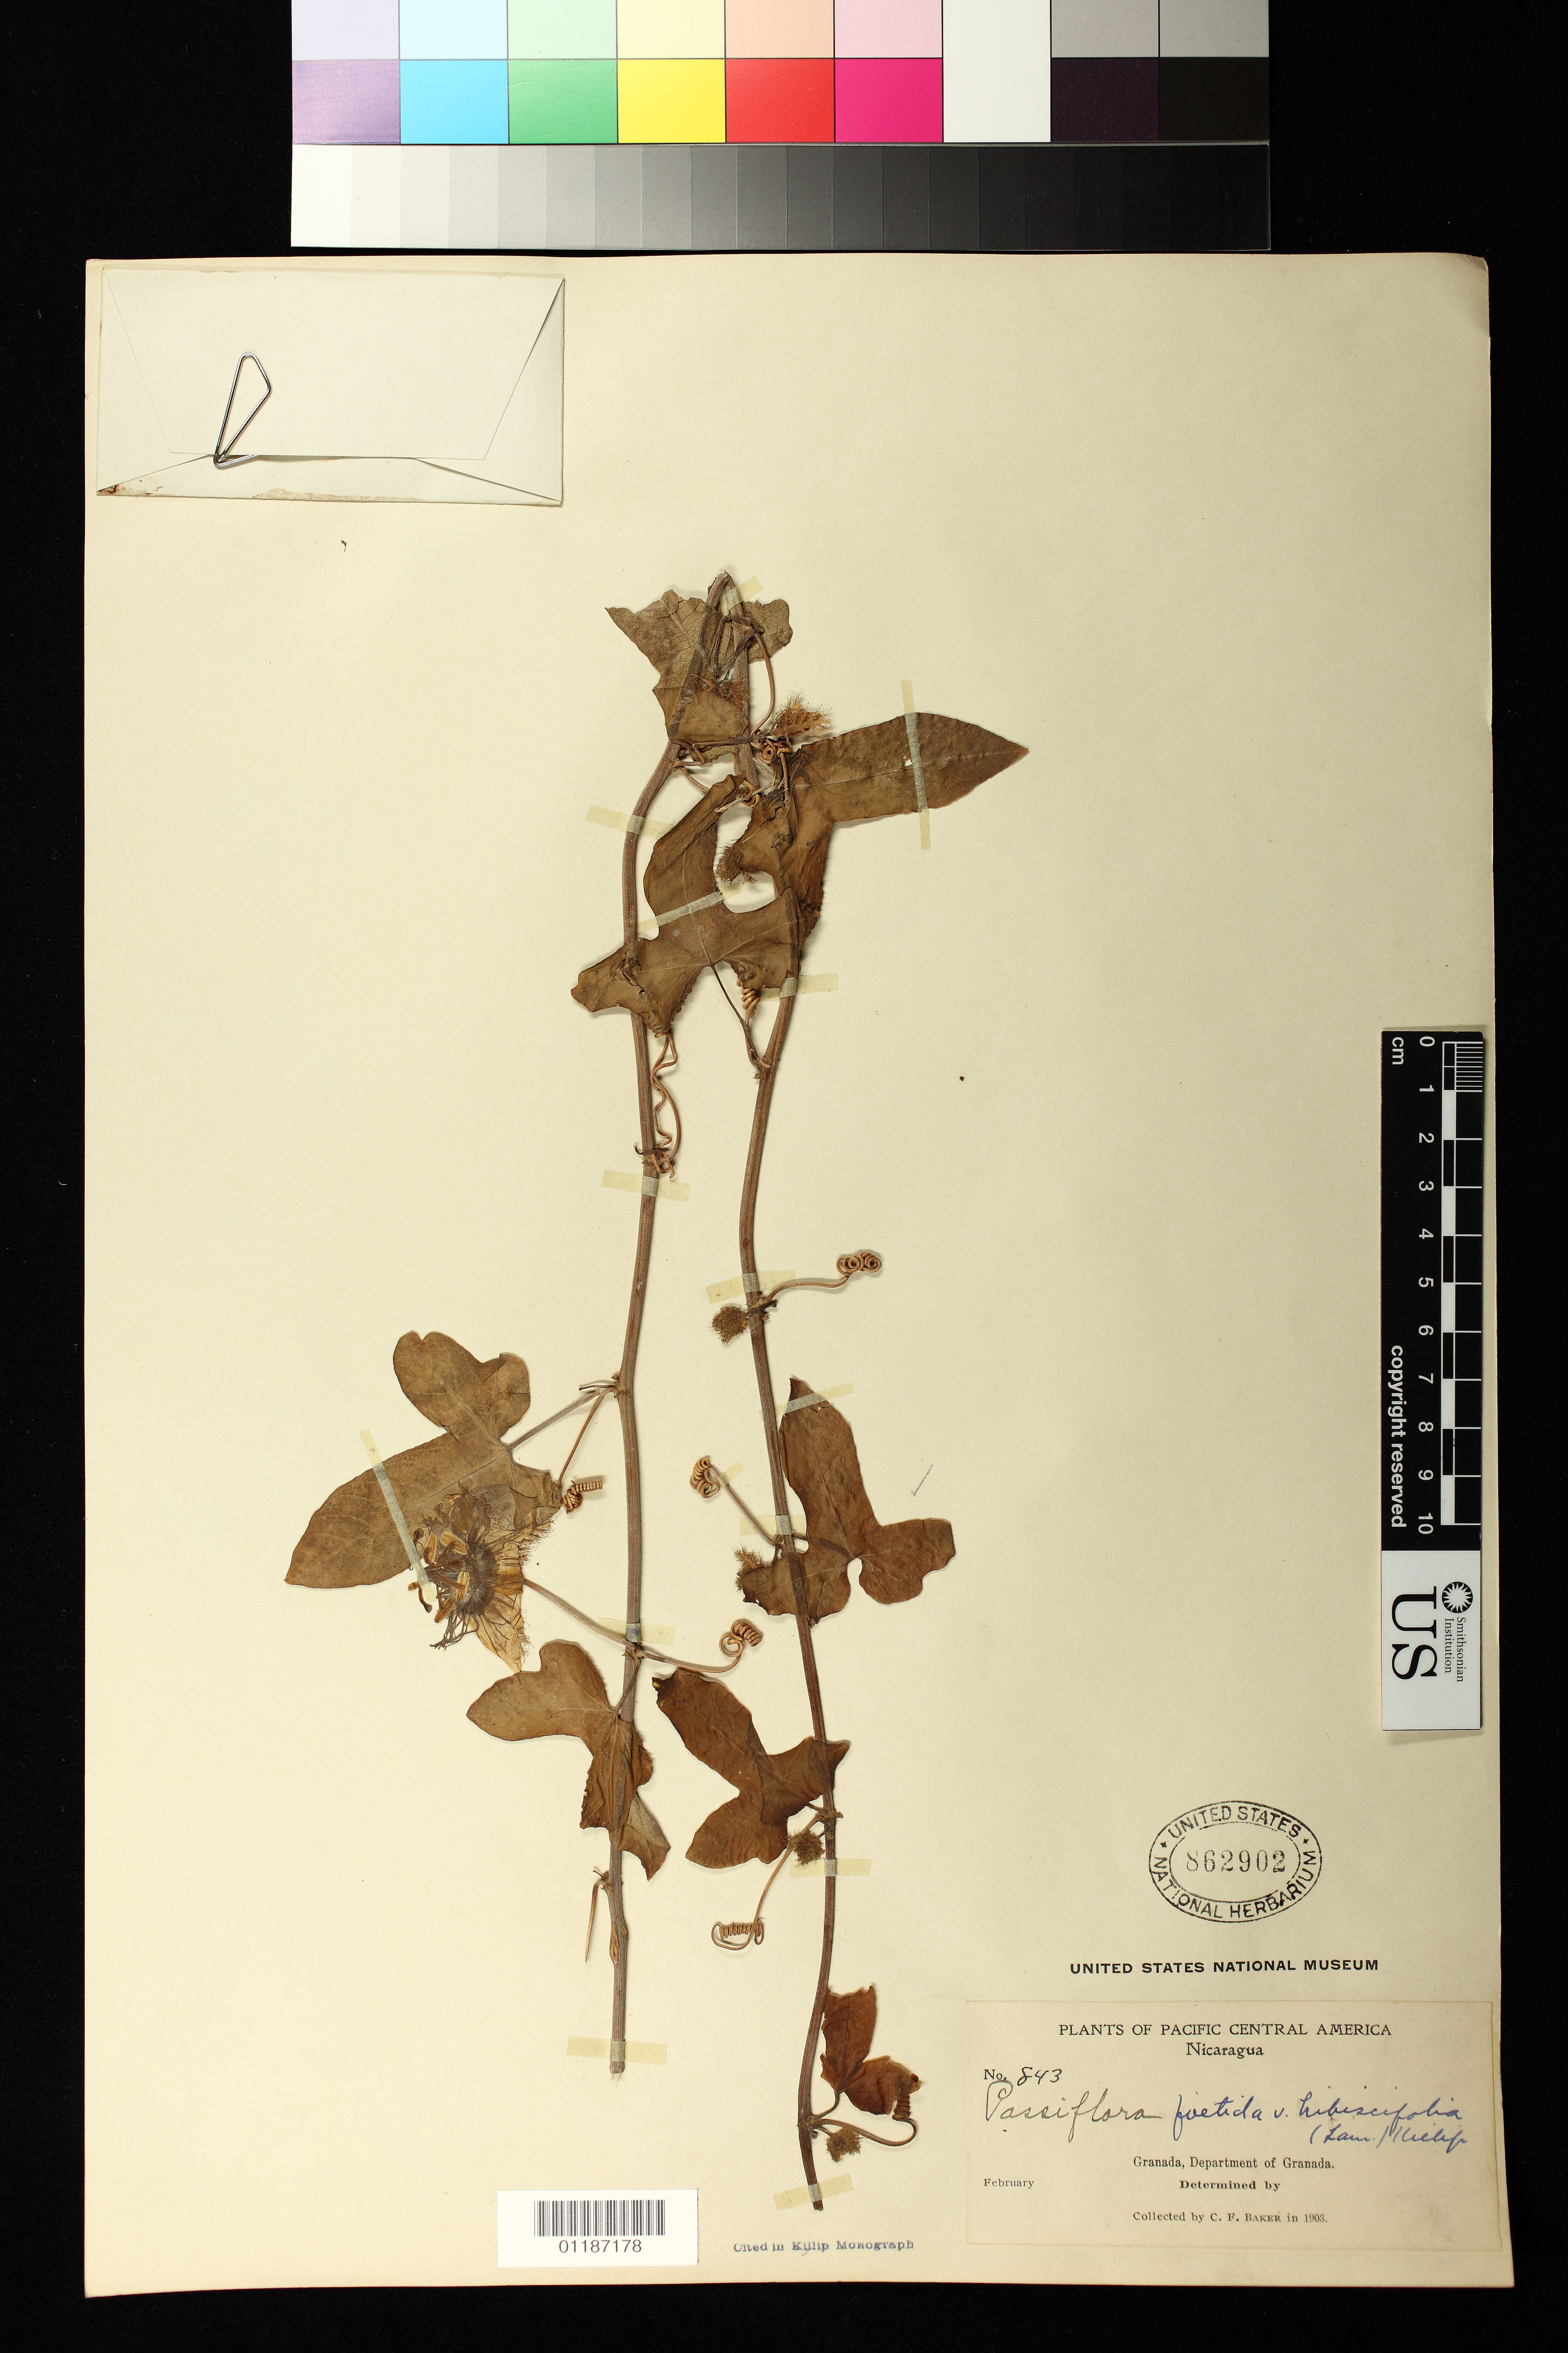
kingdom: Plantae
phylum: Tracheophyta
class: Magnoliopsida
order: Malpighiales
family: Passifloraceae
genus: Passiflora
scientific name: Passiflora foetida var. hibiscifolia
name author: L.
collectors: C. F. Baker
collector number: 843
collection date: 1903-02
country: Nicaragua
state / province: Granada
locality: Granada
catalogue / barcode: US 862902